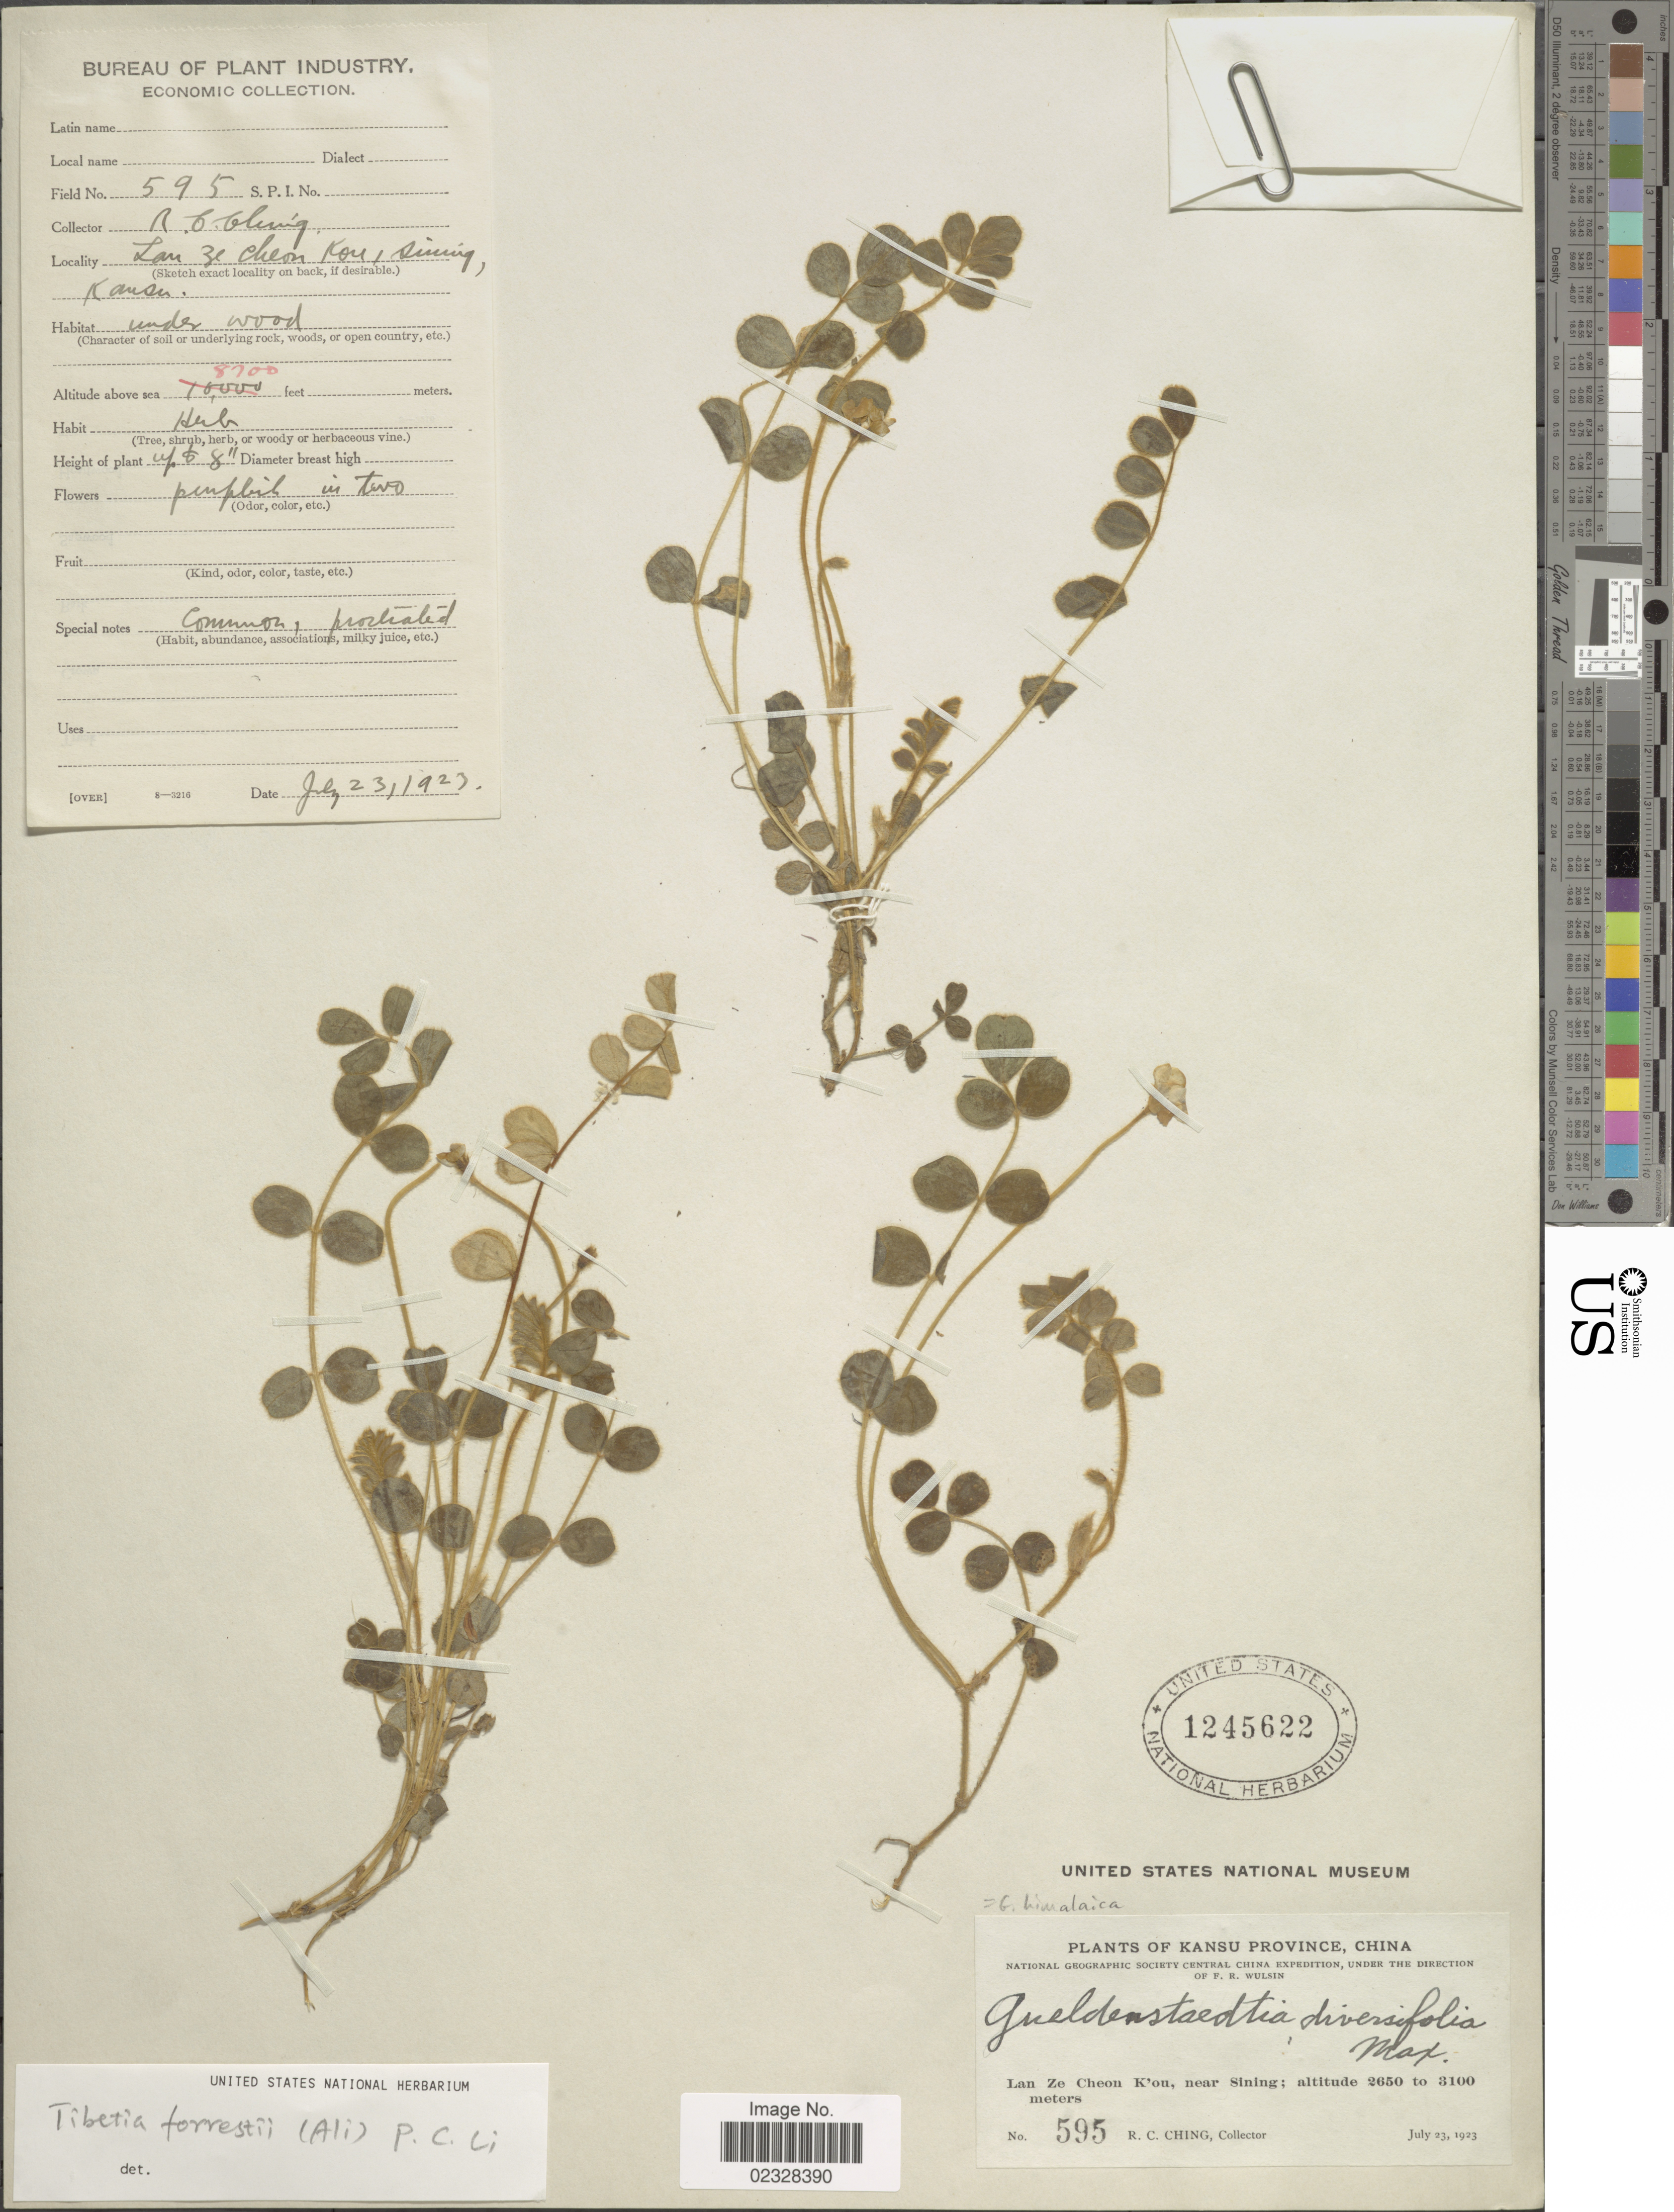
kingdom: Plantae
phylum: Tracheophyta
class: Magnoliopsida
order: Fabales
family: Fabaceae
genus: Tibetia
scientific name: Tibetia forrestii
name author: (Ali) P.C. Li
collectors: R. C. Ching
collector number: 595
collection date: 1923-07-23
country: China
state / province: Gansu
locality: Lan Ze Cheon K'ou, near Sining, Kansu Province.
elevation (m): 2652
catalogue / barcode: US 1245622